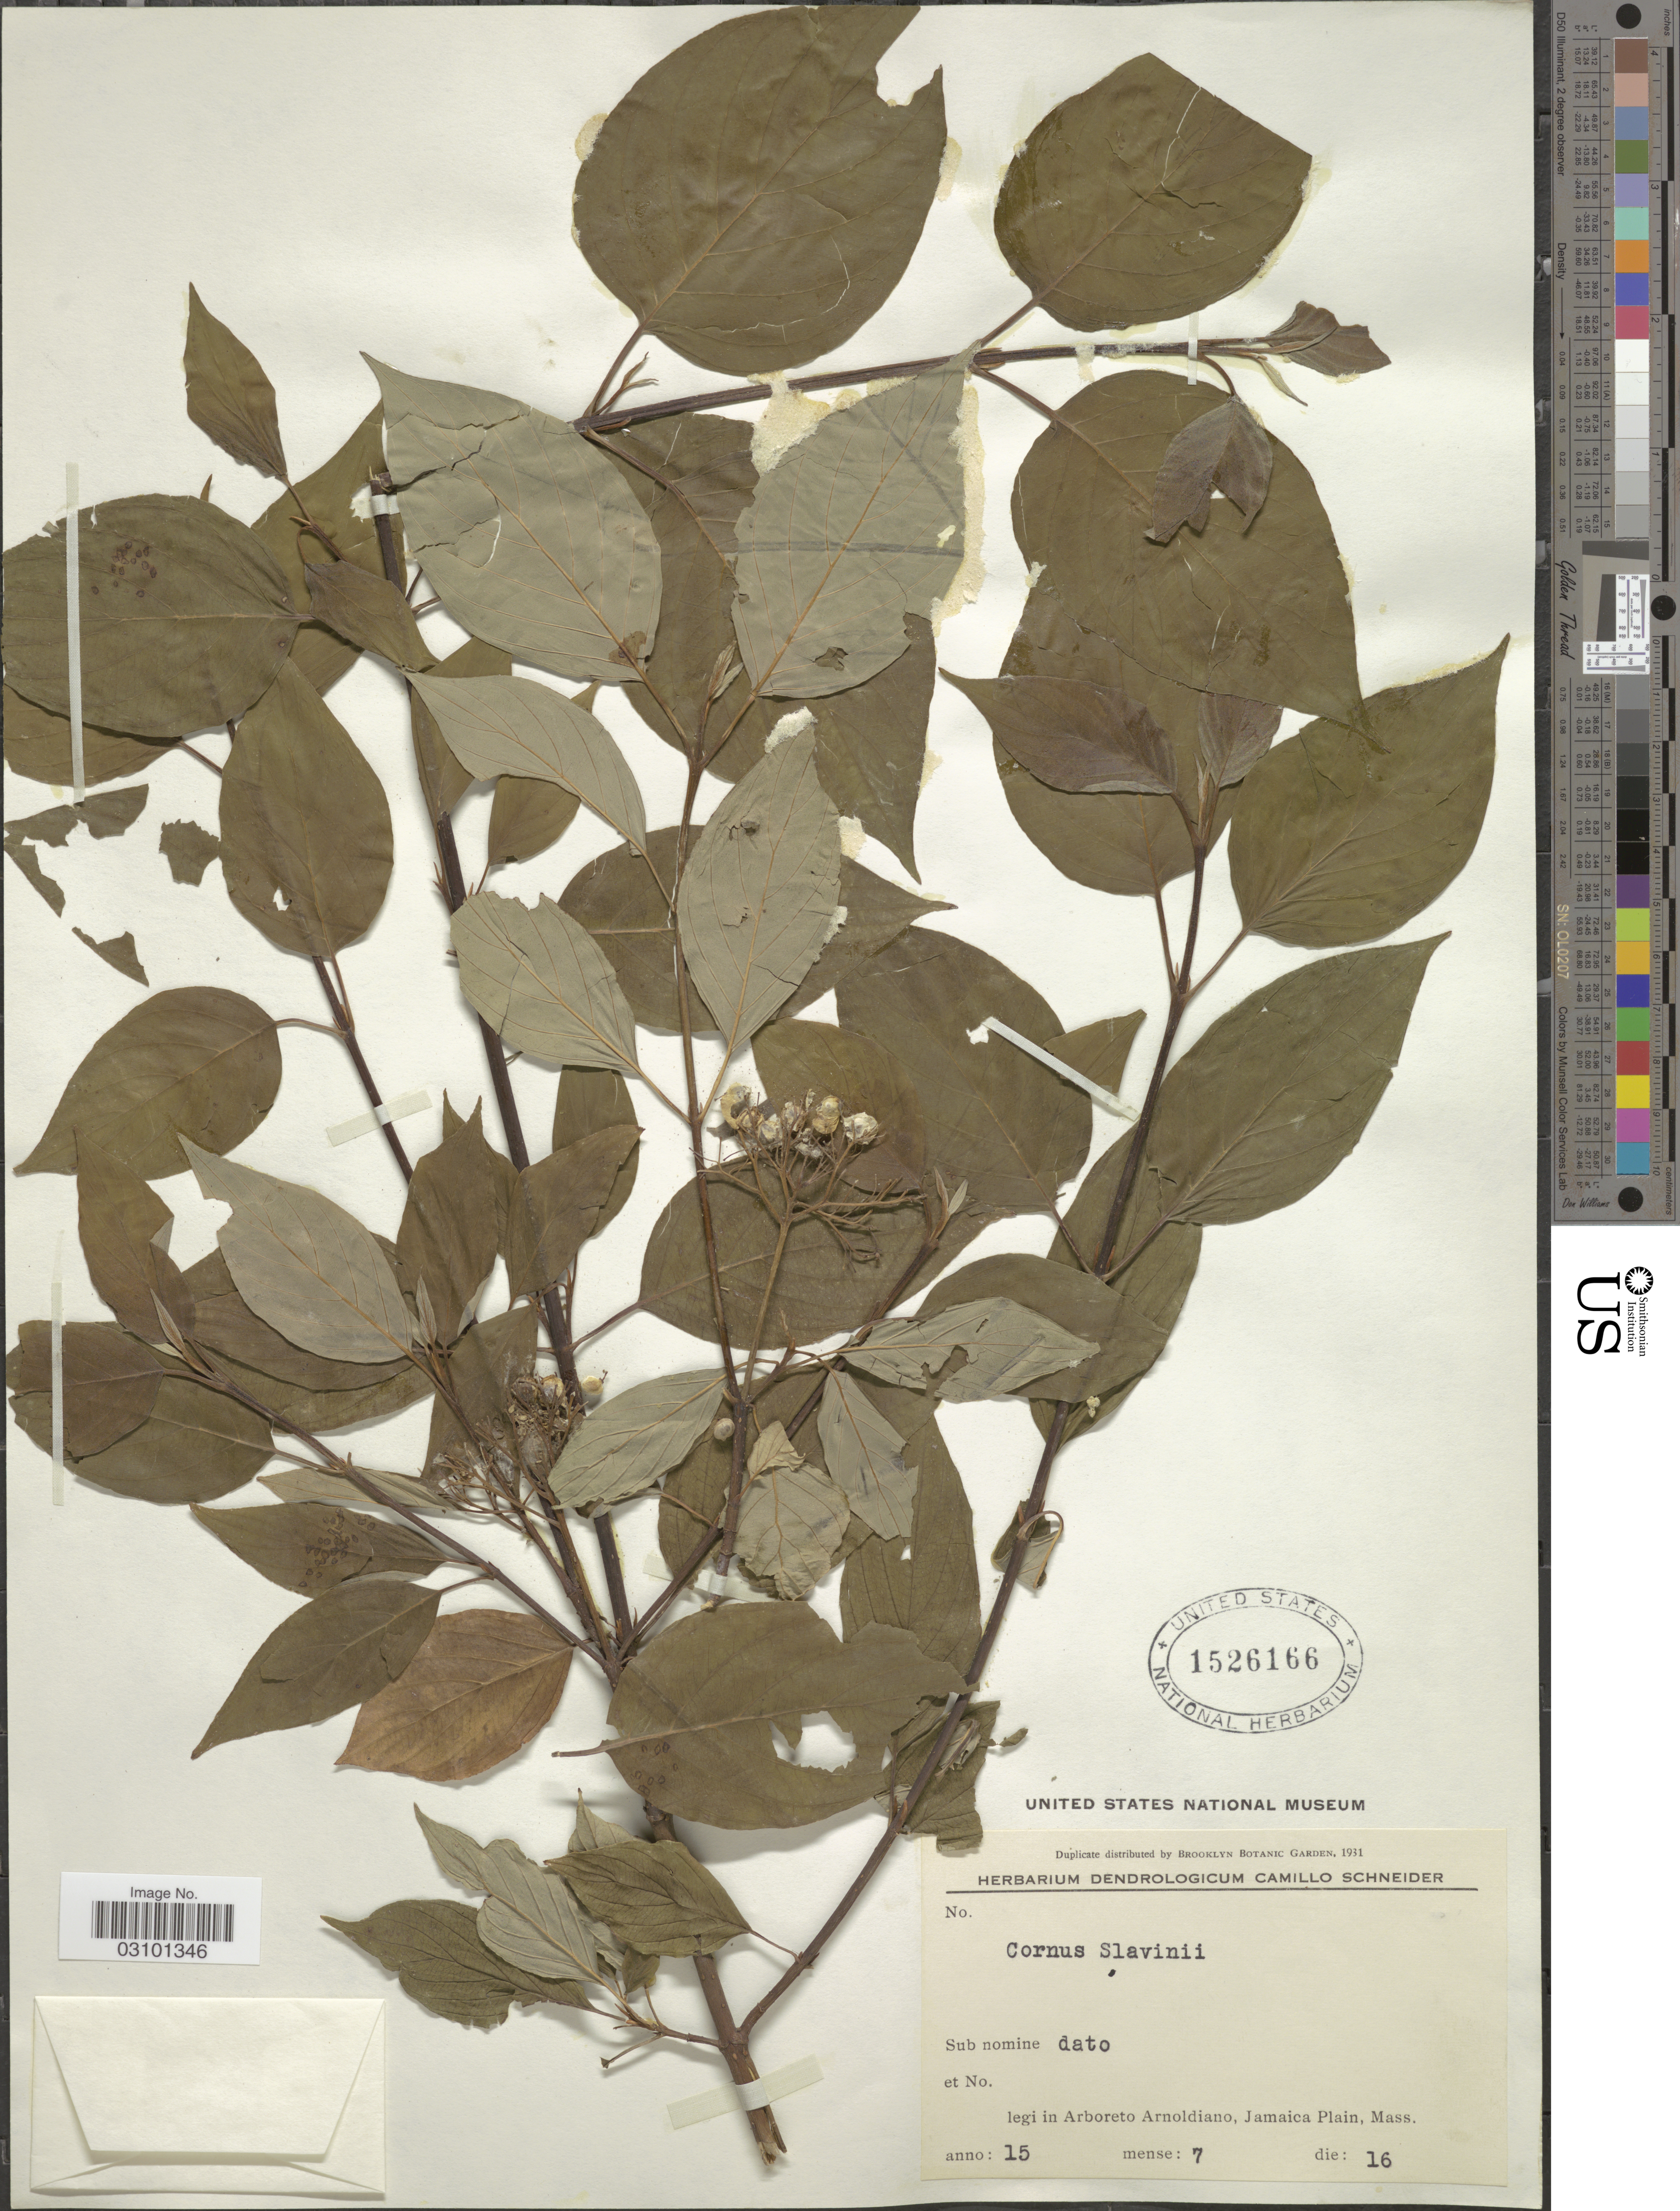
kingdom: Plantae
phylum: Tracheophyta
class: Magnoliopsida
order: Cornales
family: Cornaceae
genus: Cornus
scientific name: Cornus slavinii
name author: Rehder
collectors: ex herb. Dendrologicum C. Schneider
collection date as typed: Transcribed d/m/y: 16/7/15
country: United States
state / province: Massachusetts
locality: Legi in Arboreto Arnoldiano, Jamaica Plain.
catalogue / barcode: US 1526166